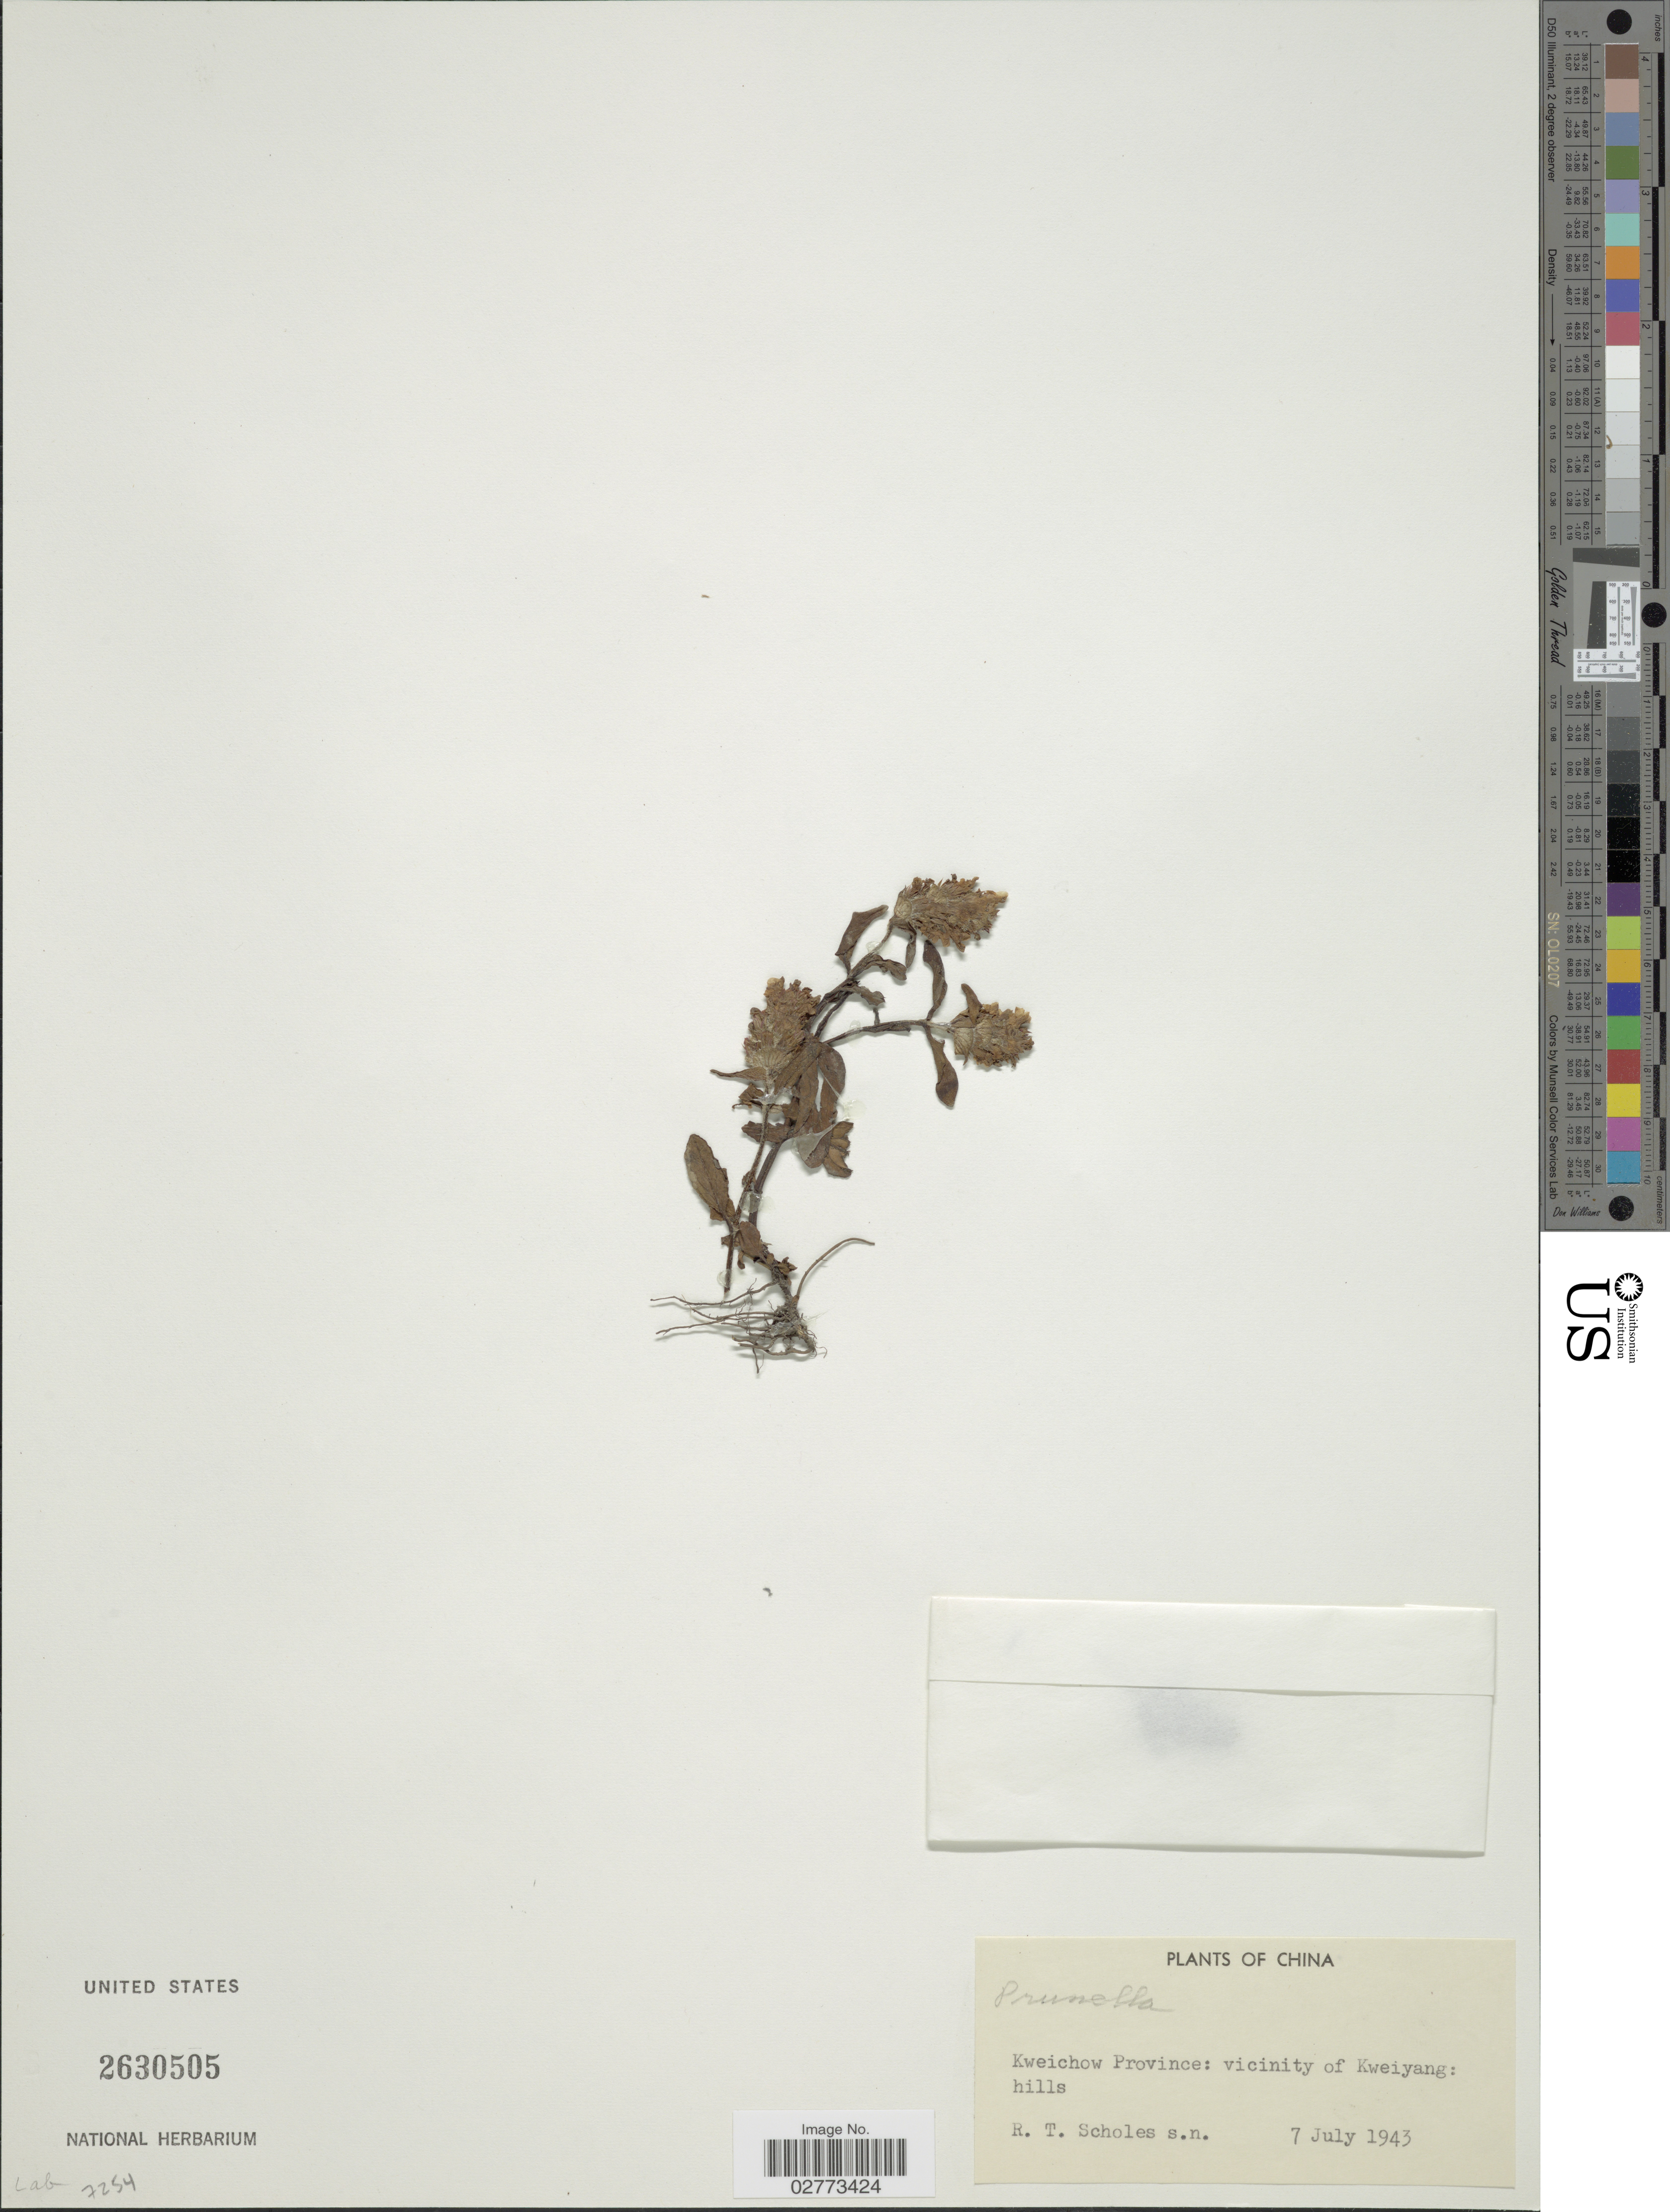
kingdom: Plantae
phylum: Tracheophyta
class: Magnoliopsida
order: Lamiales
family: Lamiaceae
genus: Prunella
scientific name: Prunella sp.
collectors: R. Scholes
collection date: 1943-07-07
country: China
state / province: Guizhou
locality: Kweichow Province: vicinity of Kweiyang: hills.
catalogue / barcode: US 2630505